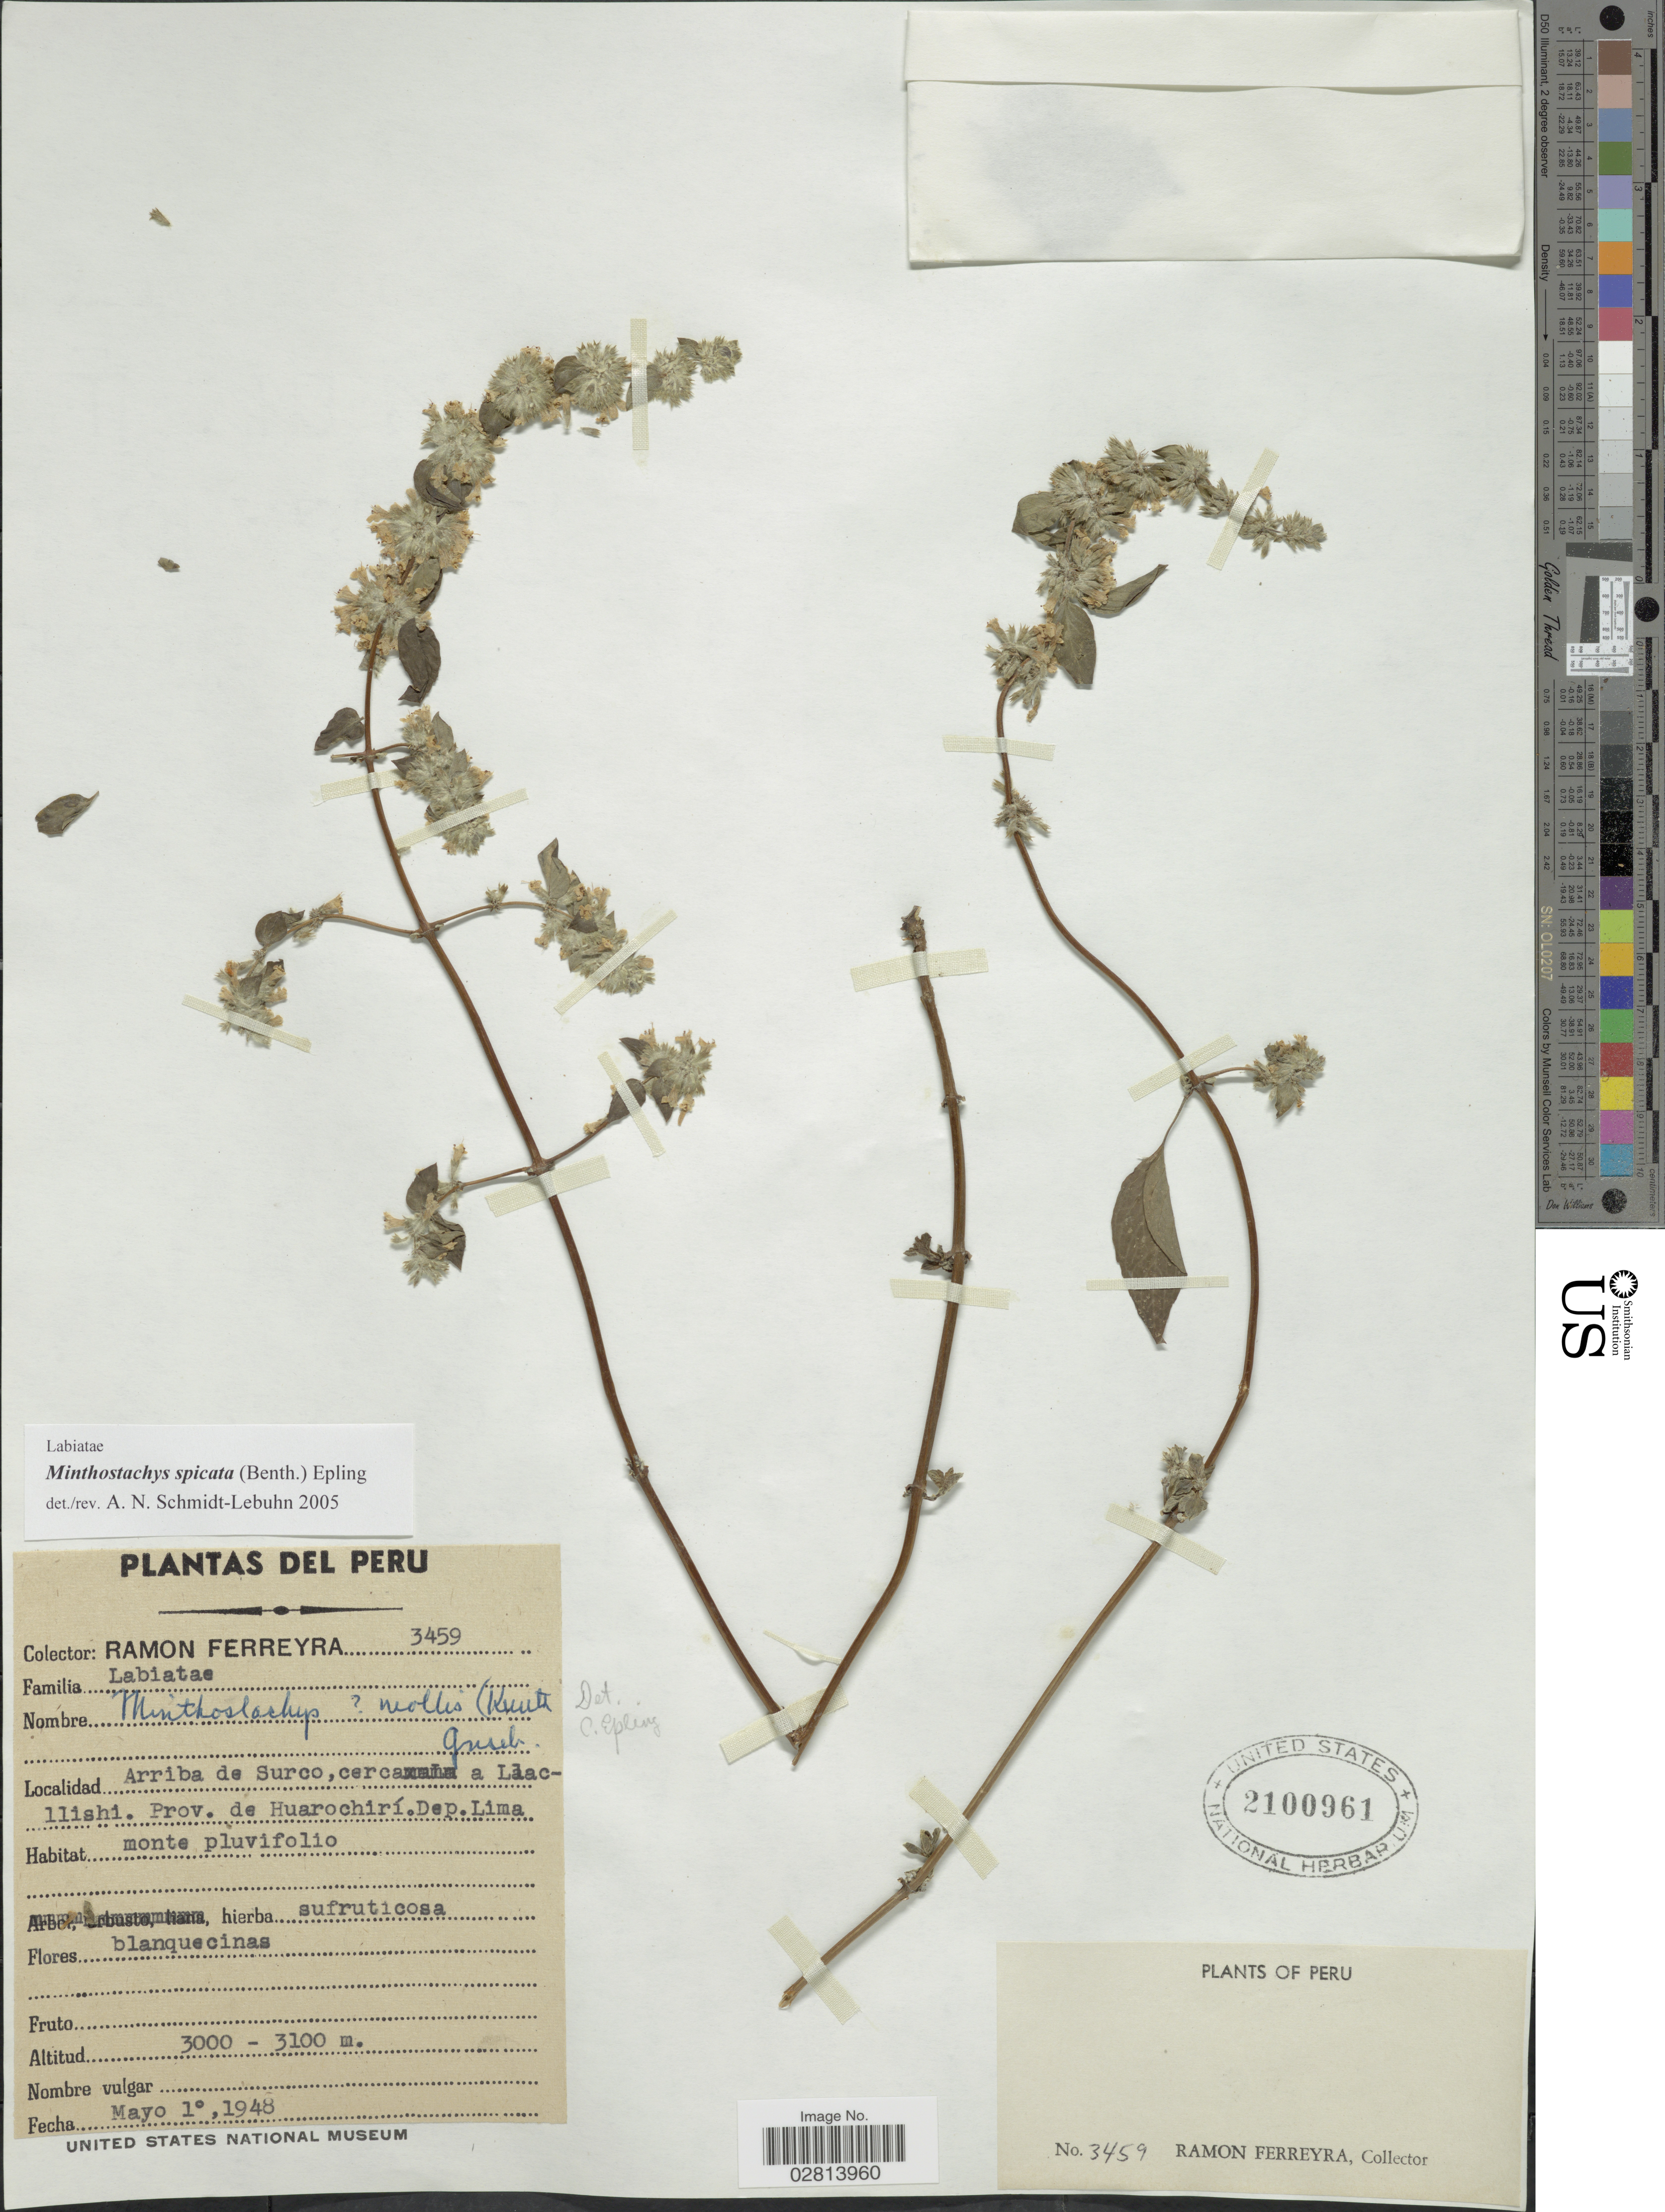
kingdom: Plantae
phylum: Tracheophyta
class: Magnoliopsida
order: Lamiales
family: Lamiaceae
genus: Minthostachys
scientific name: Minthostachys spicata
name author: (Benth.) Epling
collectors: R. A. Ferreyra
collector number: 3459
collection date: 1948-05-01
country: Peru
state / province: Lima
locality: Arriba de Surco, cerca a Llacllishi, Prov. de Huarochirí, Dep. Lima.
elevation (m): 3000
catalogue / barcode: US 2100961